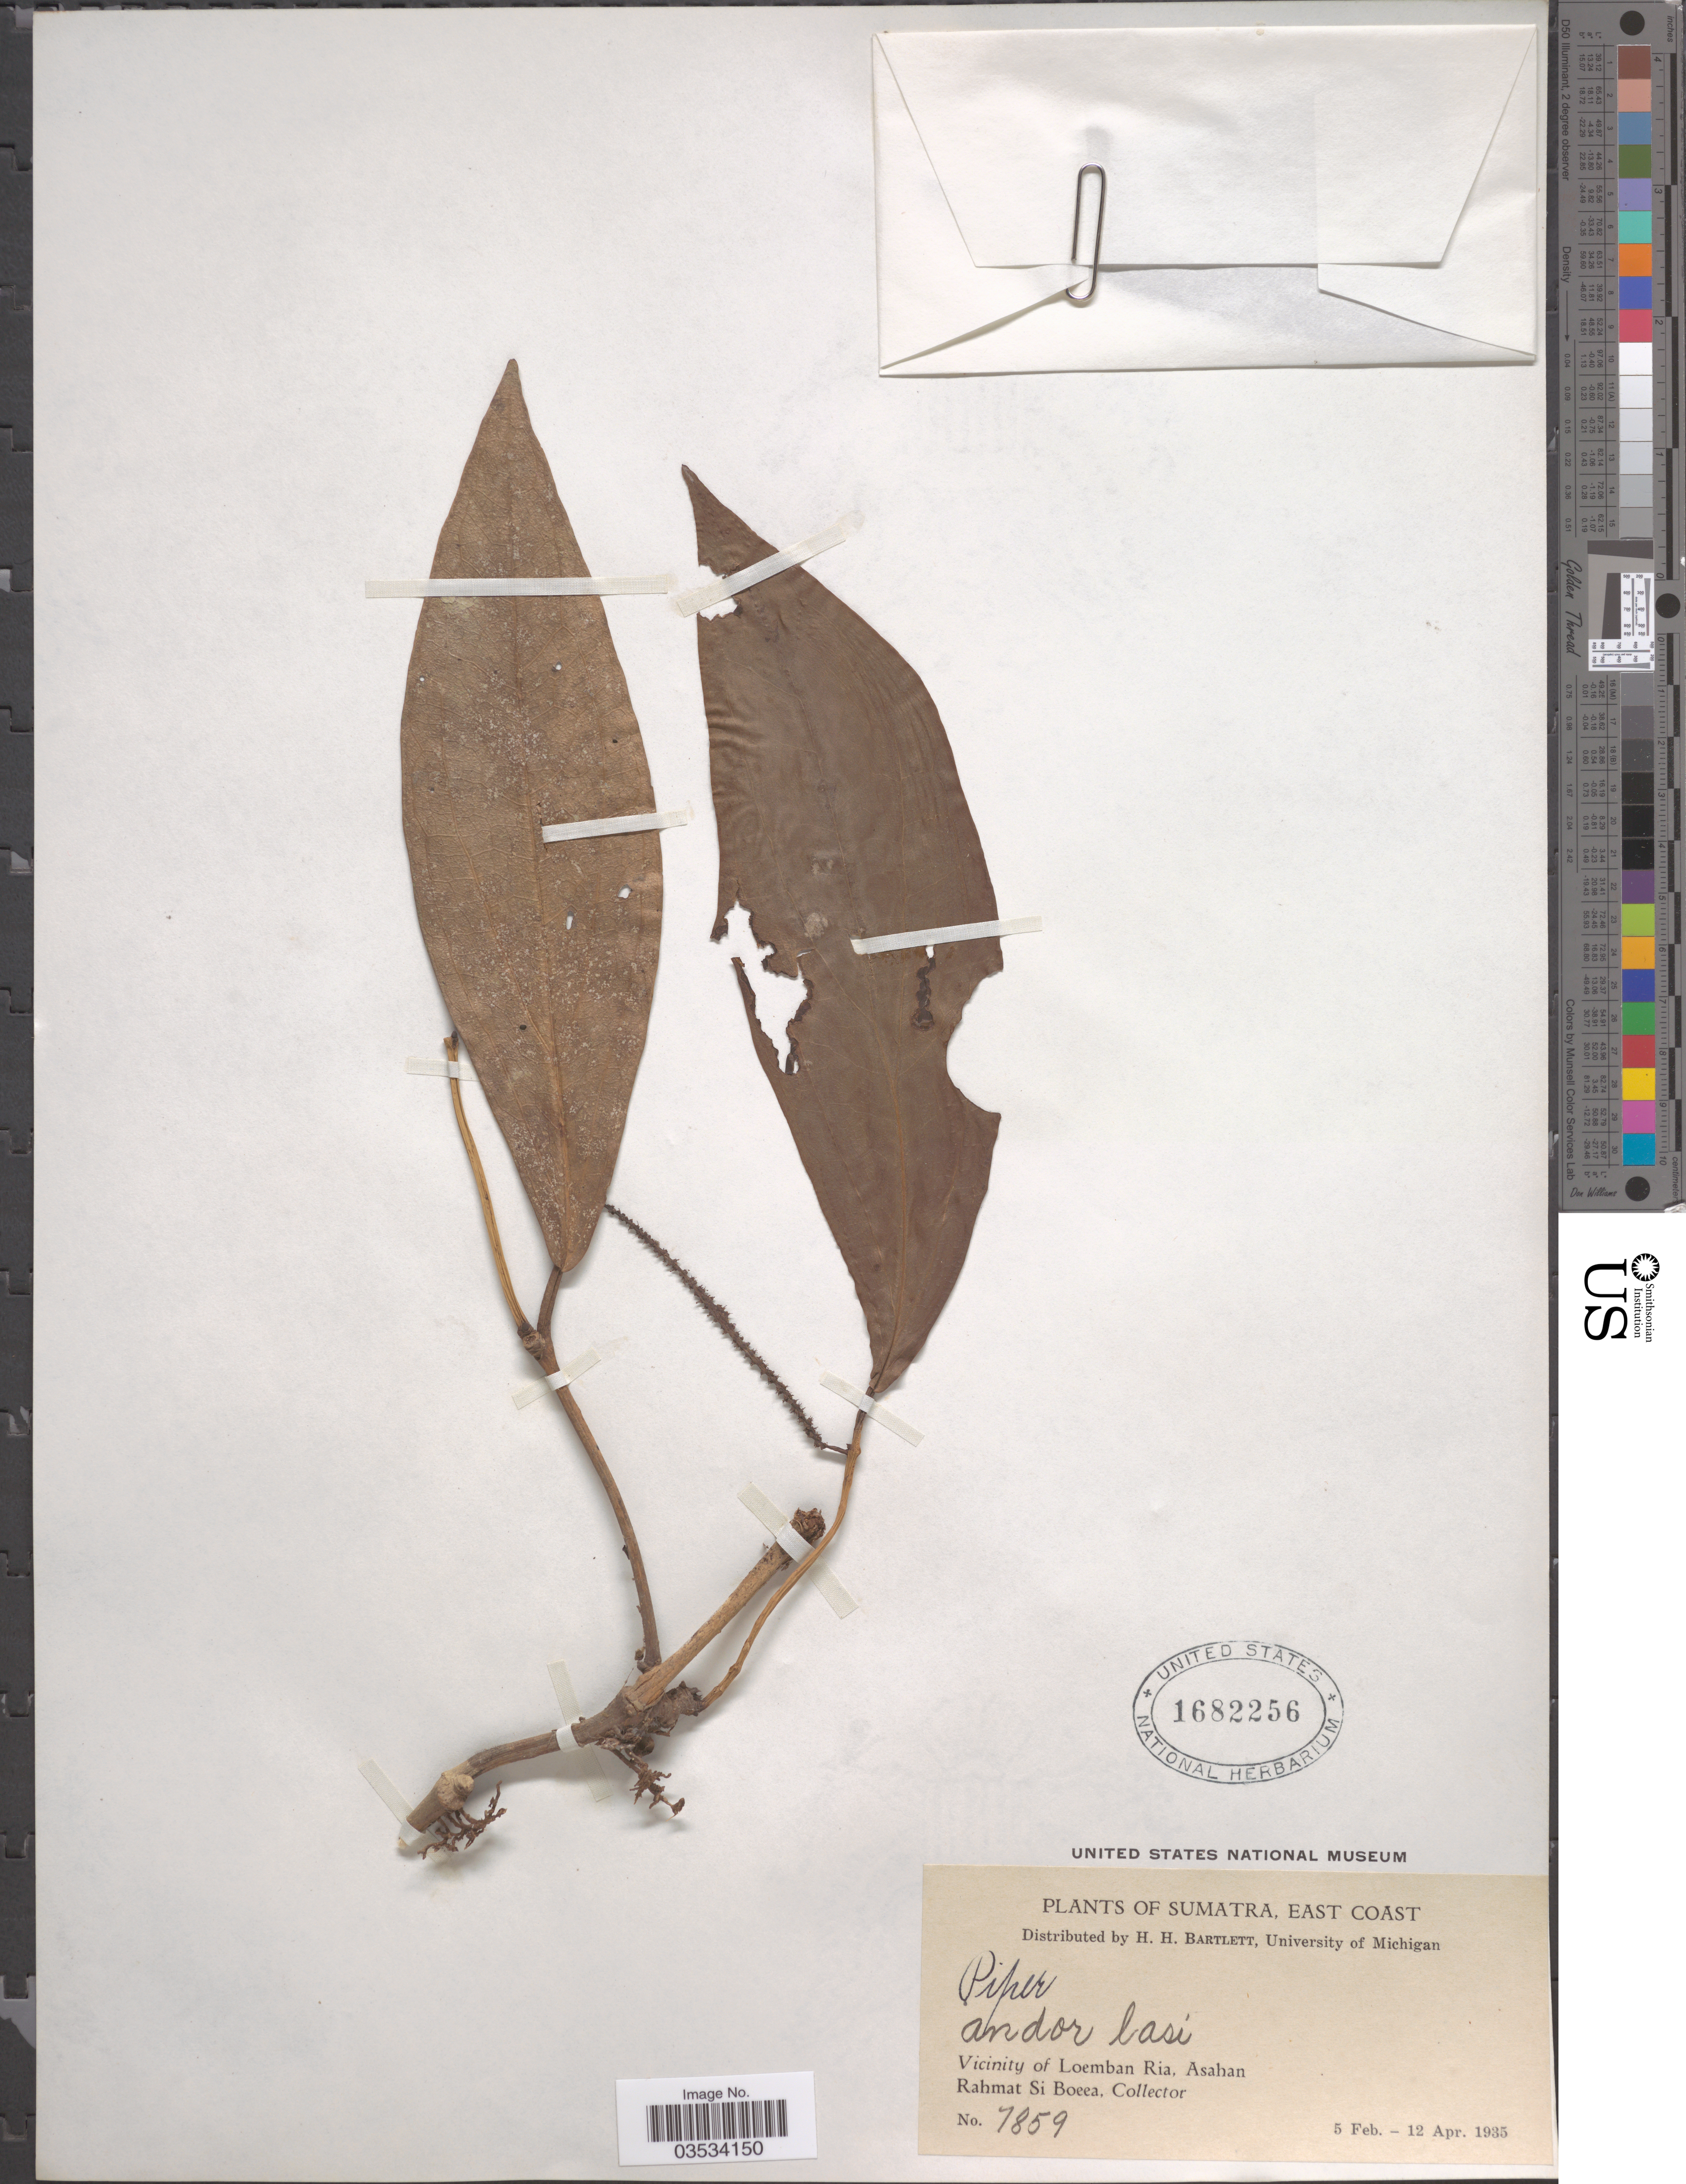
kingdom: Plantae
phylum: Tracheophyta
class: Magnoliopsida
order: Piperales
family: Piperaceae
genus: Piper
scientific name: Piper sp.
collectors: Rahmat Si Boeea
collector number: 7859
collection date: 1935-02-05/1935-04-12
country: Indonesia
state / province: Sumatra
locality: East Coast. Vicinity of Loemban Ria, Asahan.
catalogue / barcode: US 1682256